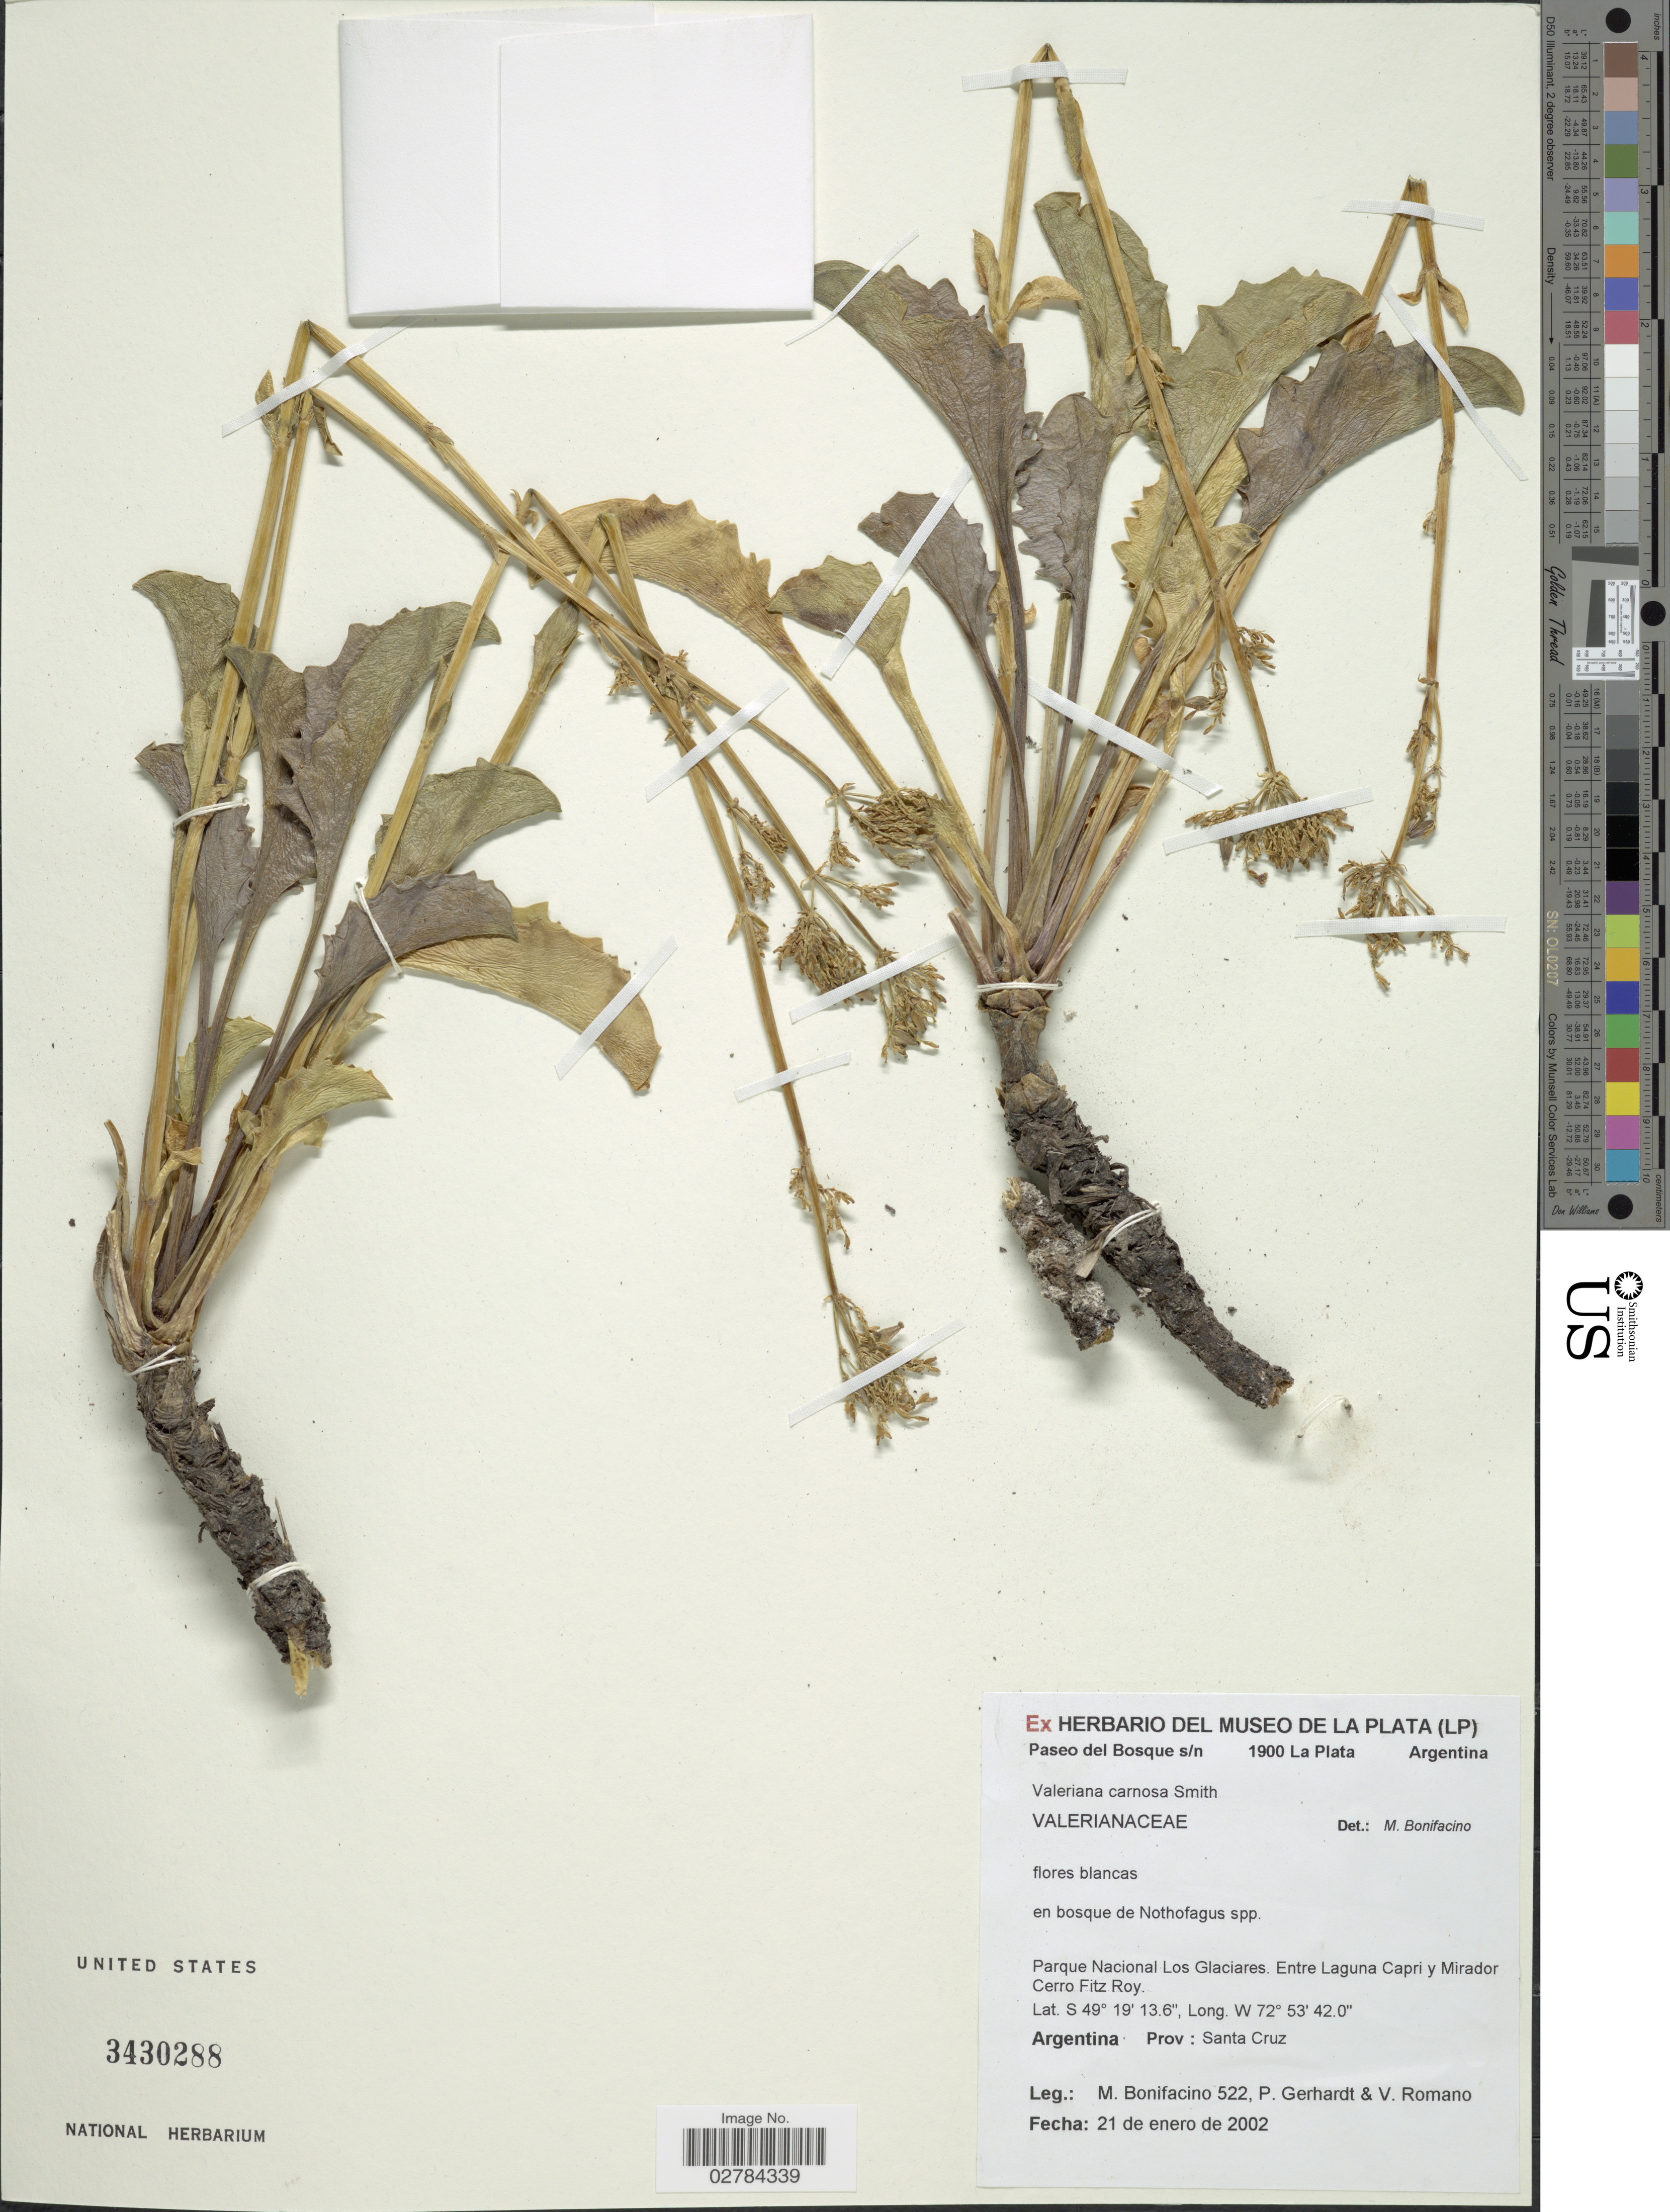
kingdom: Plantae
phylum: Tracheophyta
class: Magnoliopsida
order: Dipsacales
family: Caprifoliaceae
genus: Valeriana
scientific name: Valeriana carnosa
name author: Sm.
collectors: M. Bonifacino, P. Gerhardt & V. Romano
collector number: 0522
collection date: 2002-01-21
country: Argentina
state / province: Santa Cruz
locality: Parque Nacional Los Glaciares. Entre Laguna Capri y Mirador Cerro Fitz Roy.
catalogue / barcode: US 3430288